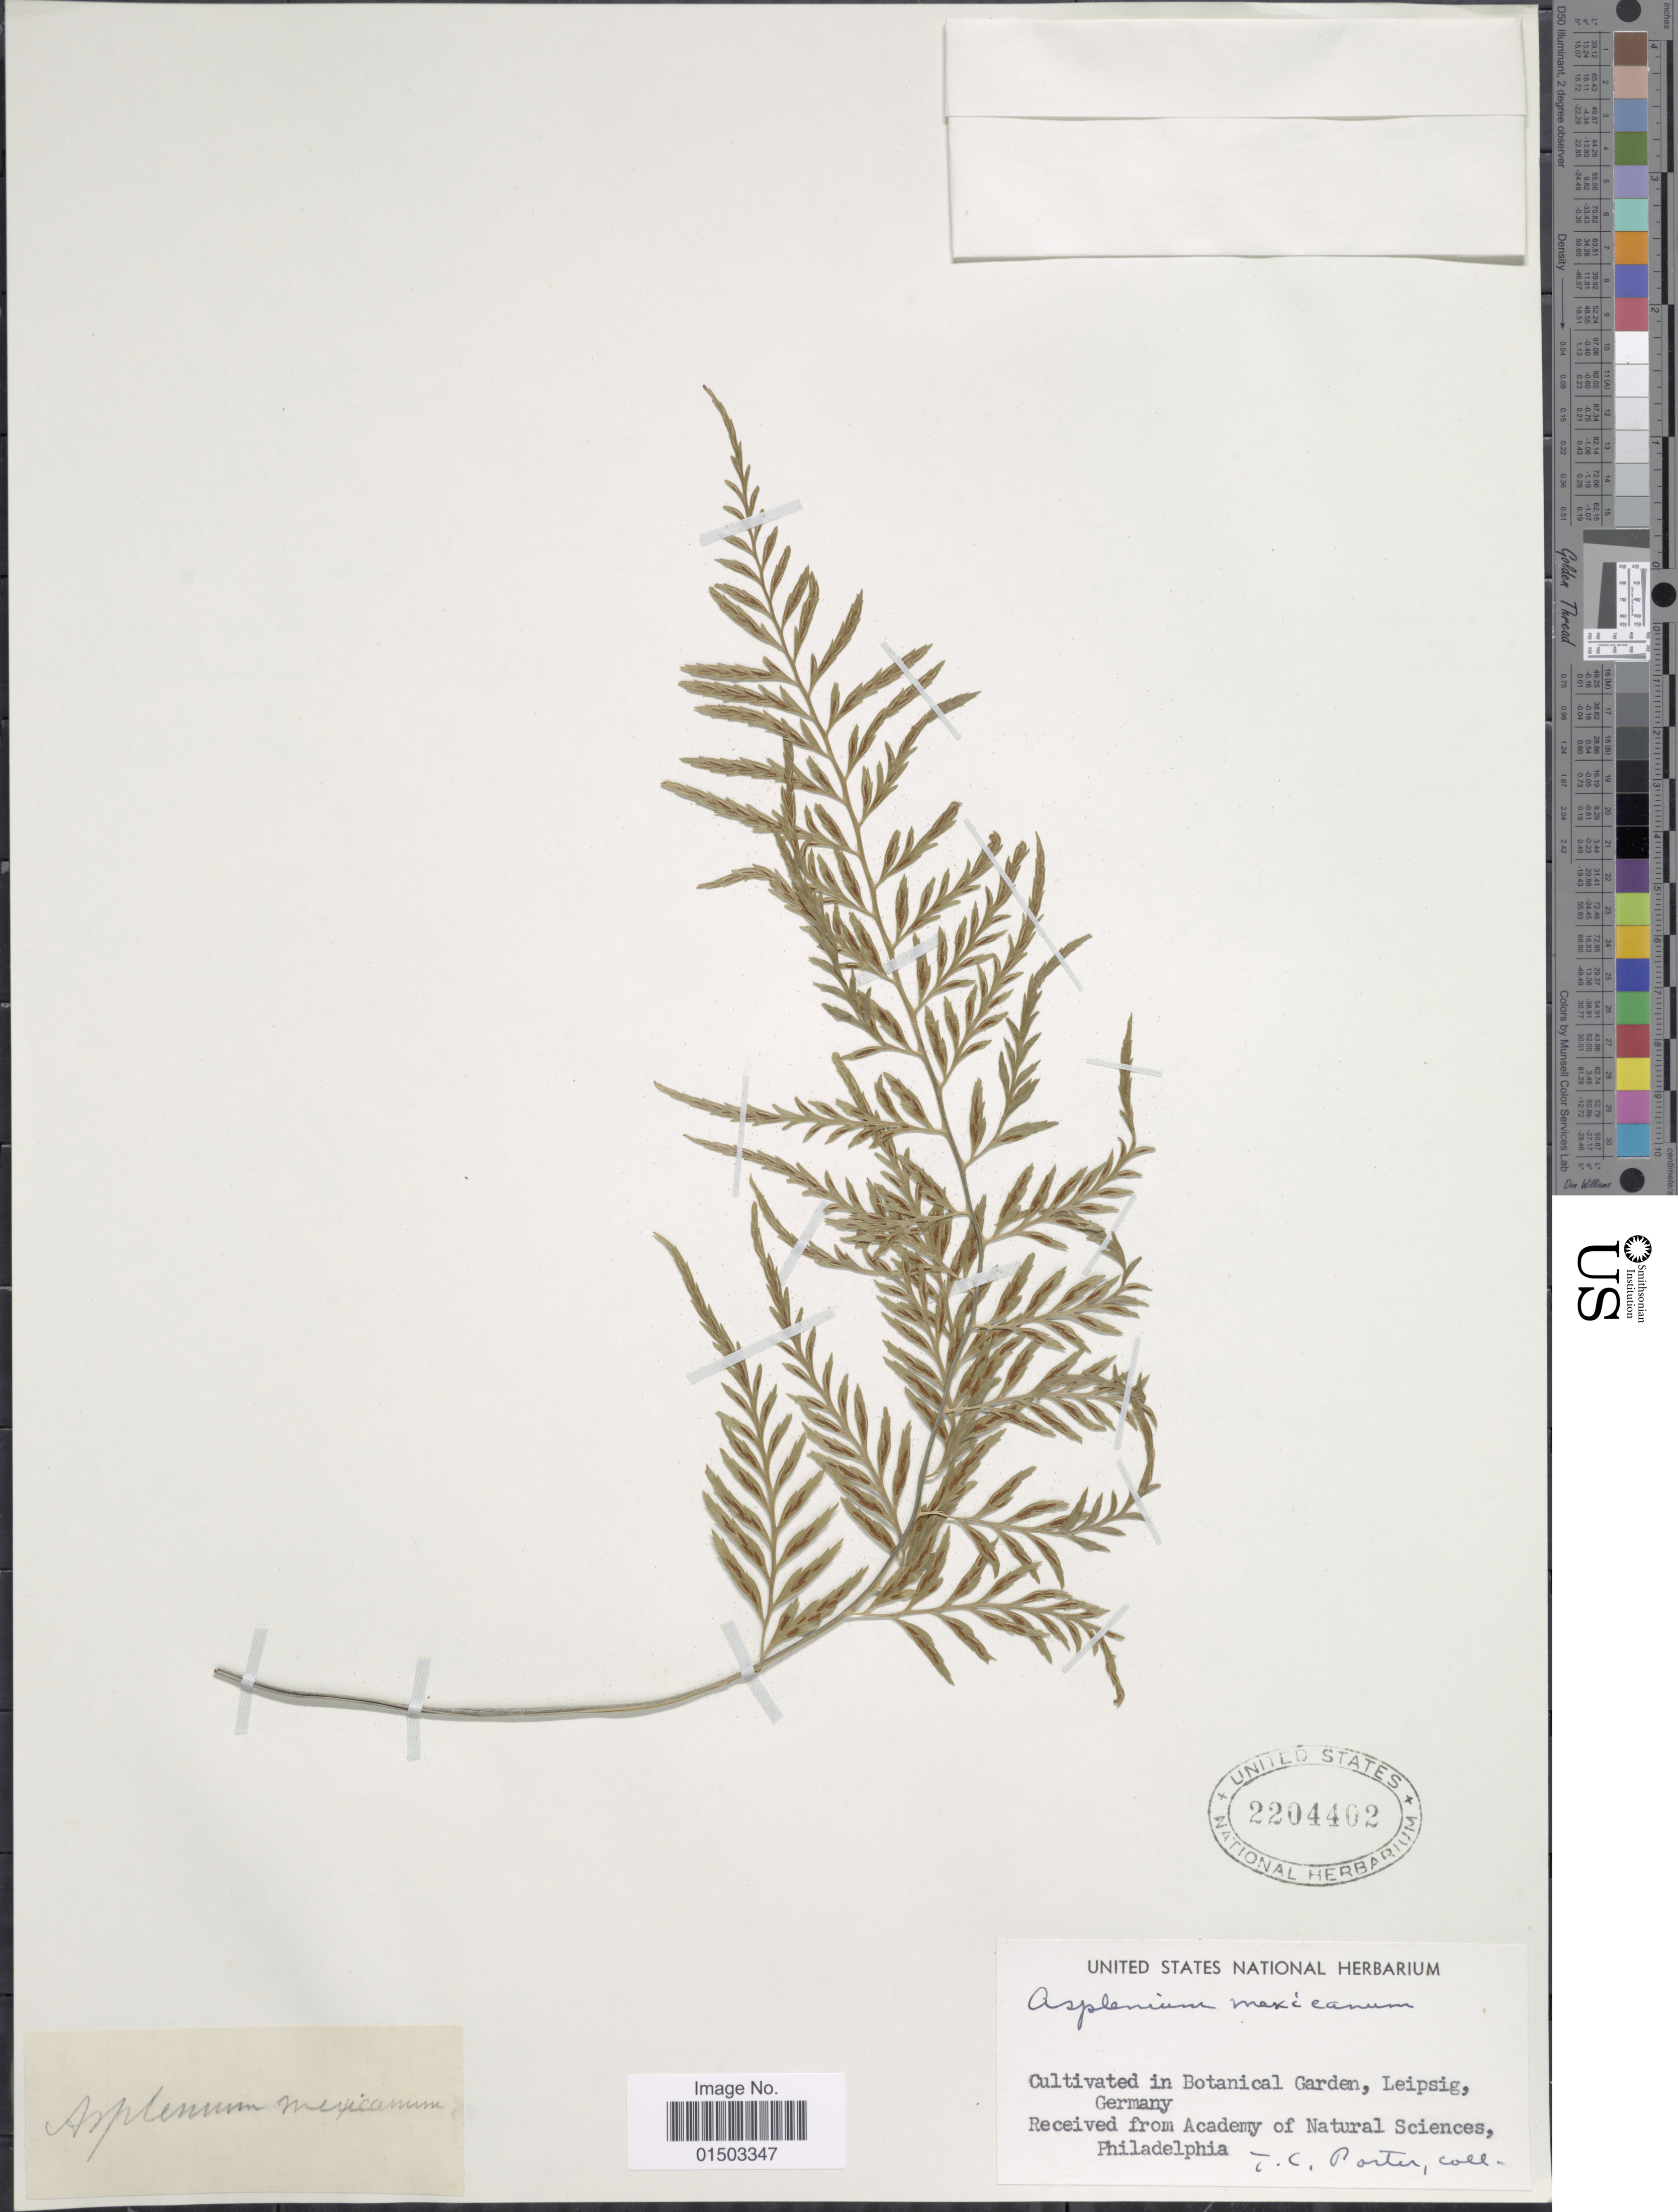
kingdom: Plantae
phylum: Tracheophyta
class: Polypodiopsida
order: Polypodiales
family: Aspleniaceae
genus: Asplenium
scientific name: Asplenium cuspidatum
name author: Lam.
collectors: T. C. Porter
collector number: s.n,.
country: Germany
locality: Cultivated in Botanical Garden, Leipsig, Germany.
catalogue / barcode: US 2204402